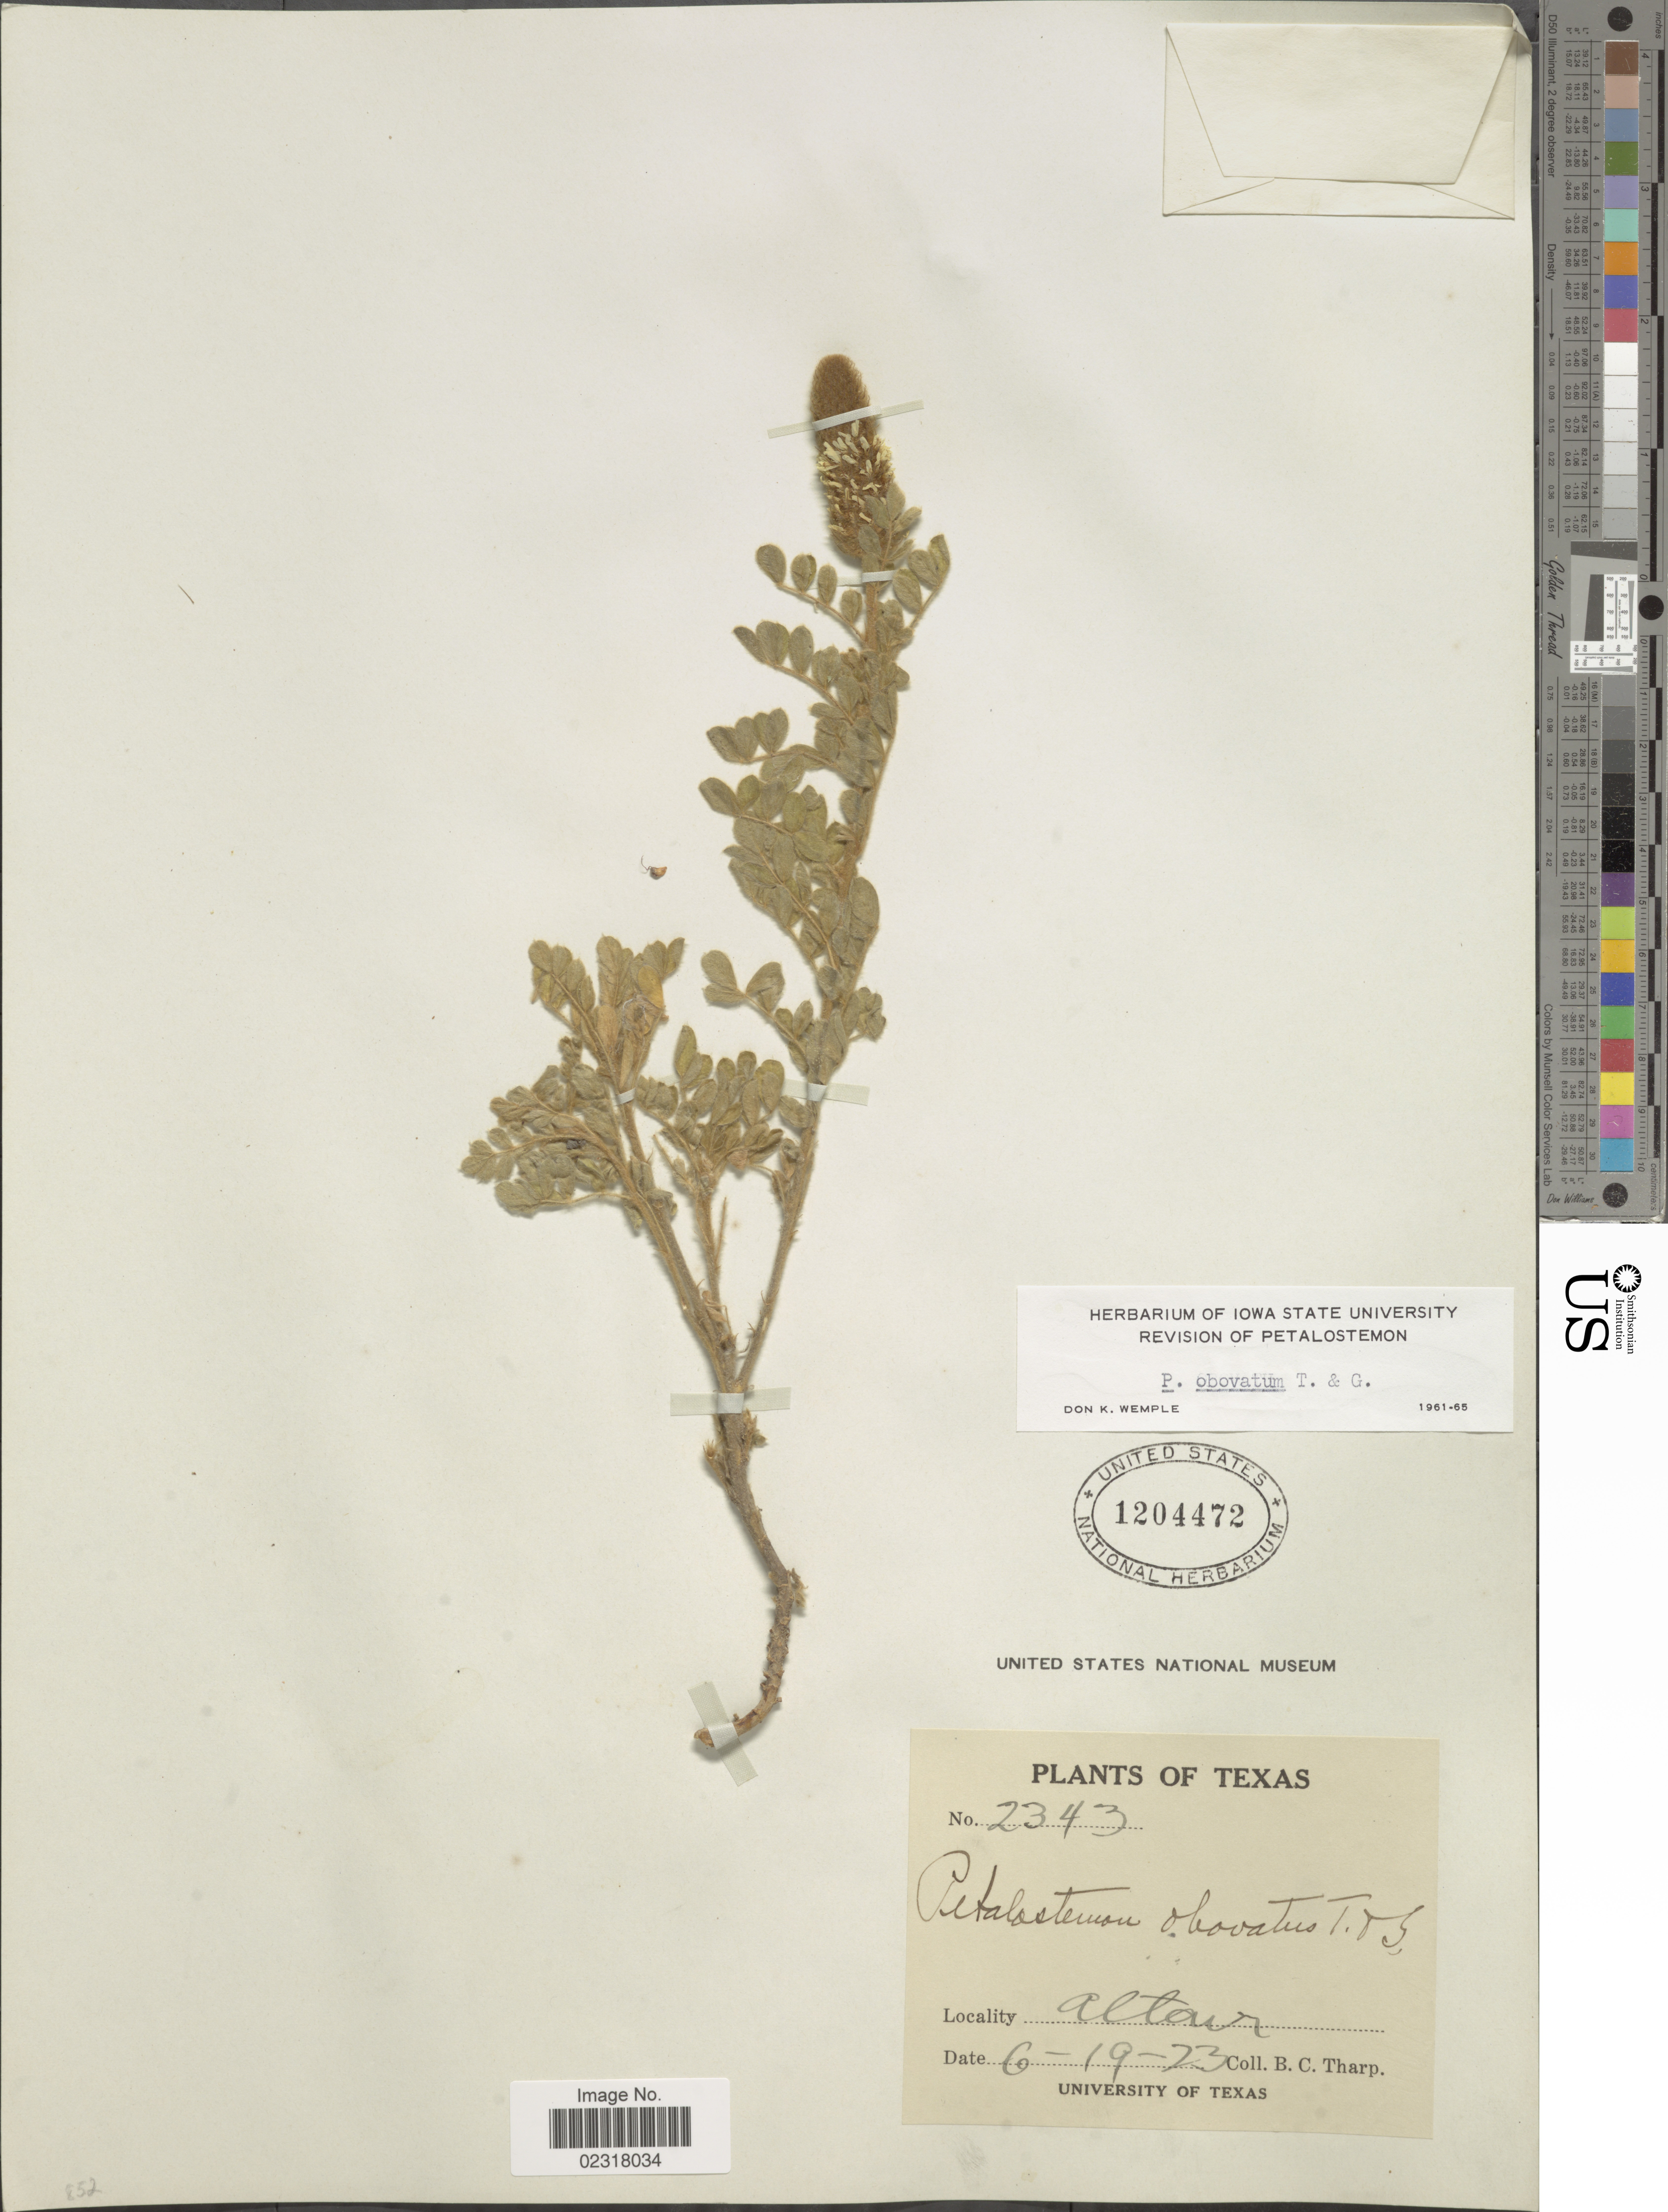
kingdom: Plantae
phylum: Tracheophyta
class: Magnoliopsida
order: Fabales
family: Fabaceae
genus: Dalea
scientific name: Dalea obovata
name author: (Torr.) Shinners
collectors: B. C. Tharp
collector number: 2343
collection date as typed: Transcribed d/m/y: 19/6/23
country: United States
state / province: Texas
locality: Altair.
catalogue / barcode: US 1204472